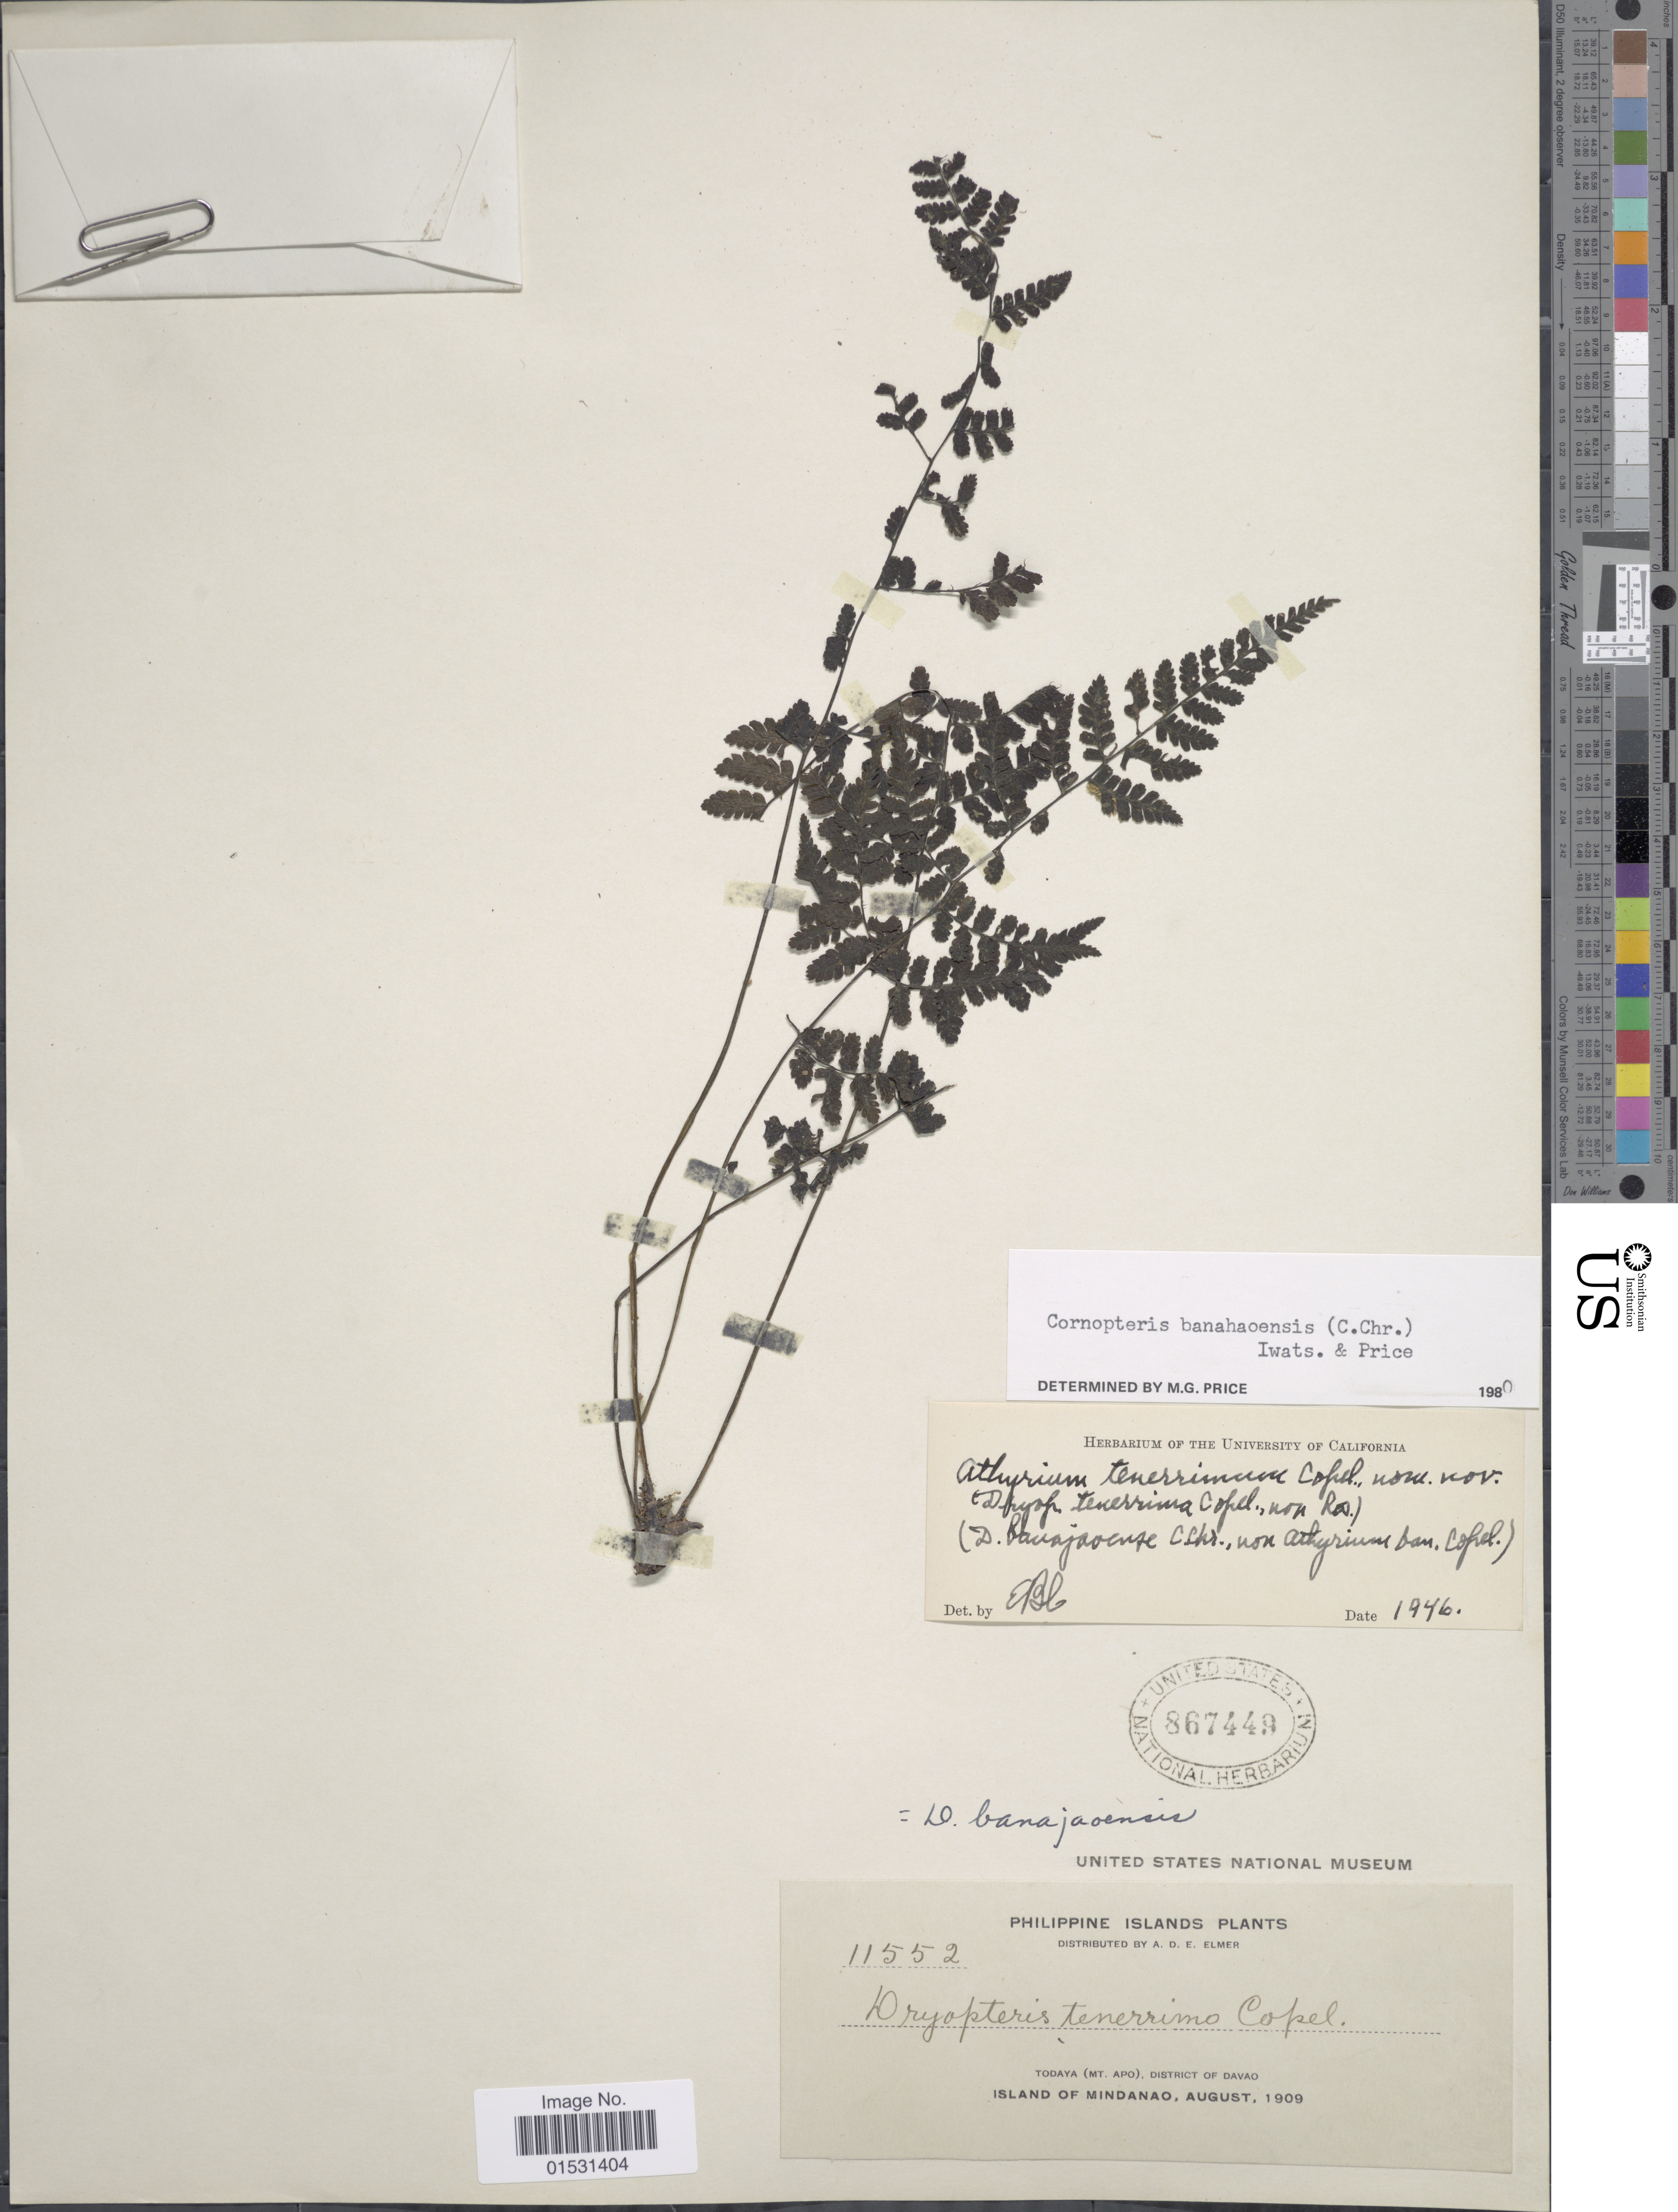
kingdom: Plantae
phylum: Tracheophyta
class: Polypodiopsida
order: Polypodiales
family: Athyriaceae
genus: Athyrium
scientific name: Athyrium banahaoensis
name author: (C. Chr.) K. Iwats. & M.G. Price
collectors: A. D. E. Elmer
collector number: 11552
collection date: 1909-08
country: Philippines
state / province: Davao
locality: Philippine Islands. Todaya (mt. Apo), District of Davao. Island of Mindanao.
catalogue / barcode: US 867449